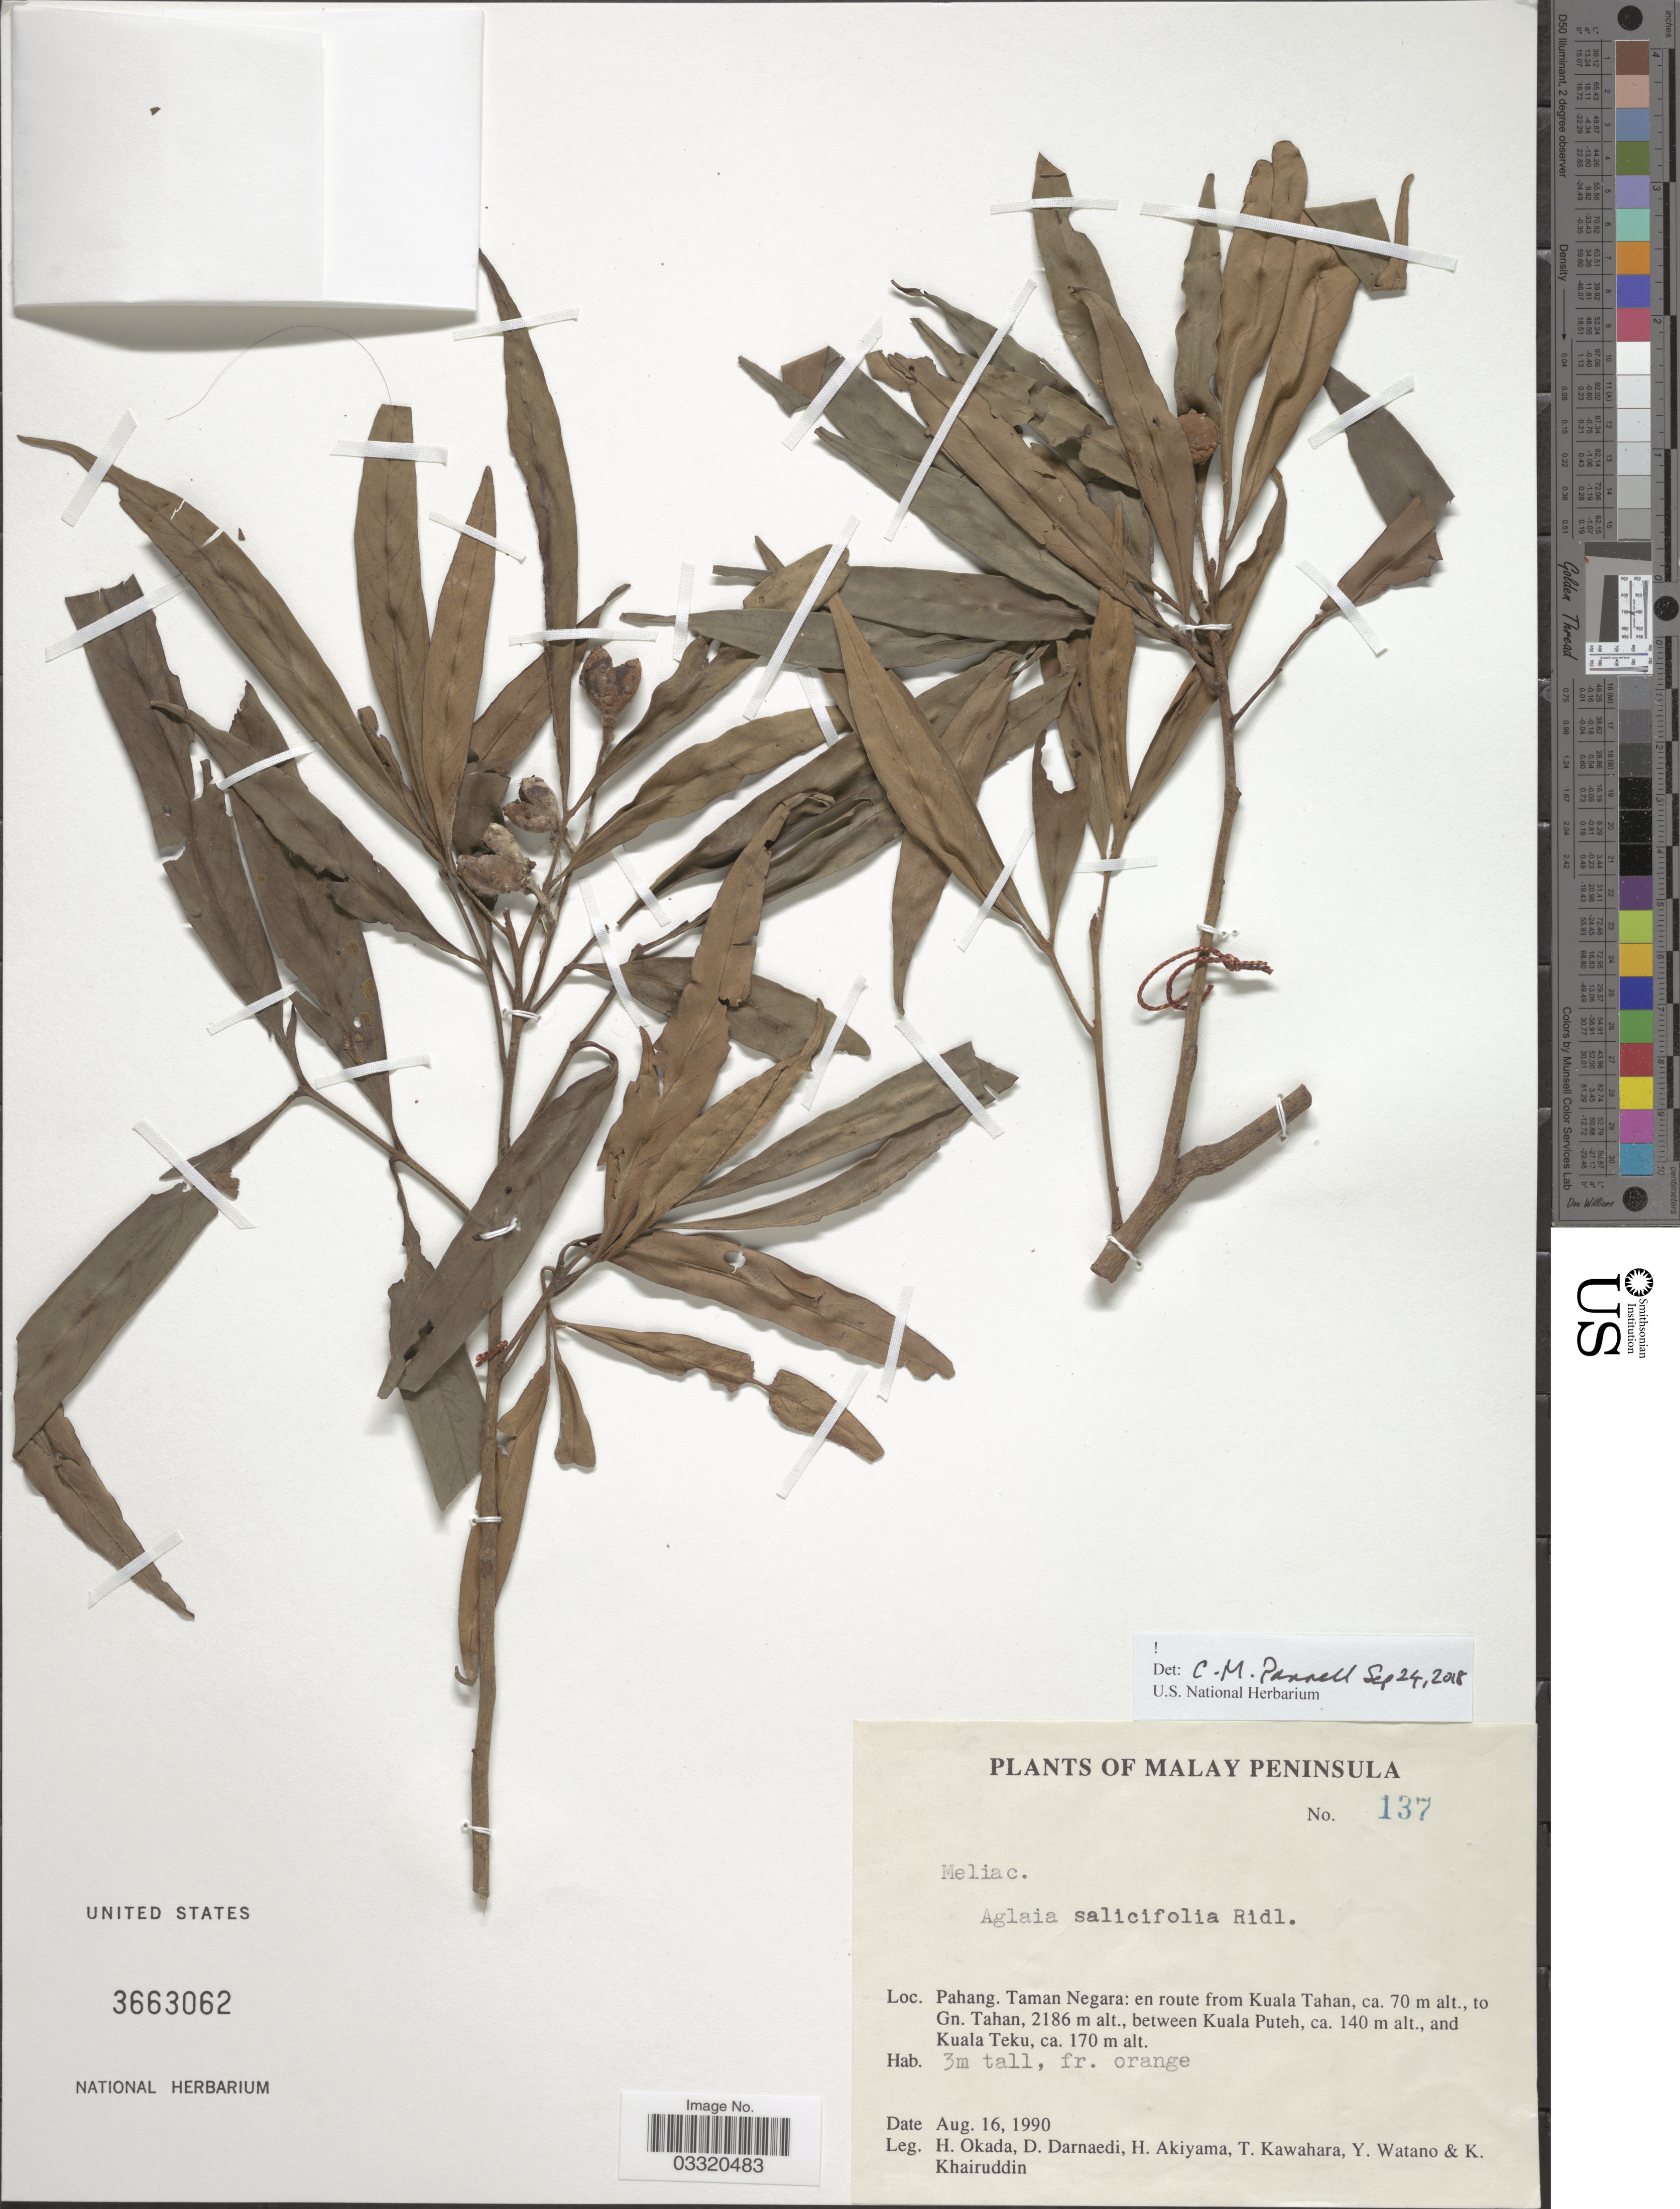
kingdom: Plantae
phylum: Tracheophyta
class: Magnoliopsida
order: Sapindales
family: Meliaceae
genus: Aglaia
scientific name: Aglaia salicifolia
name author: Ridl.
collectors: H. Okada, D. Darnaedi, H. Akiyama, T. Kawahara & et al.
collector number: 137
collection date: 1990-08-16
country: Malaysia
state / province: Pahang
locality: Malay Peninsula. Taman Negara: en route from Kuala Tahan, to Gn. Tahan, between Kuala Puteh and Kuala Teku.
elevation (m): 70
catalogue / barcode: US 3663062